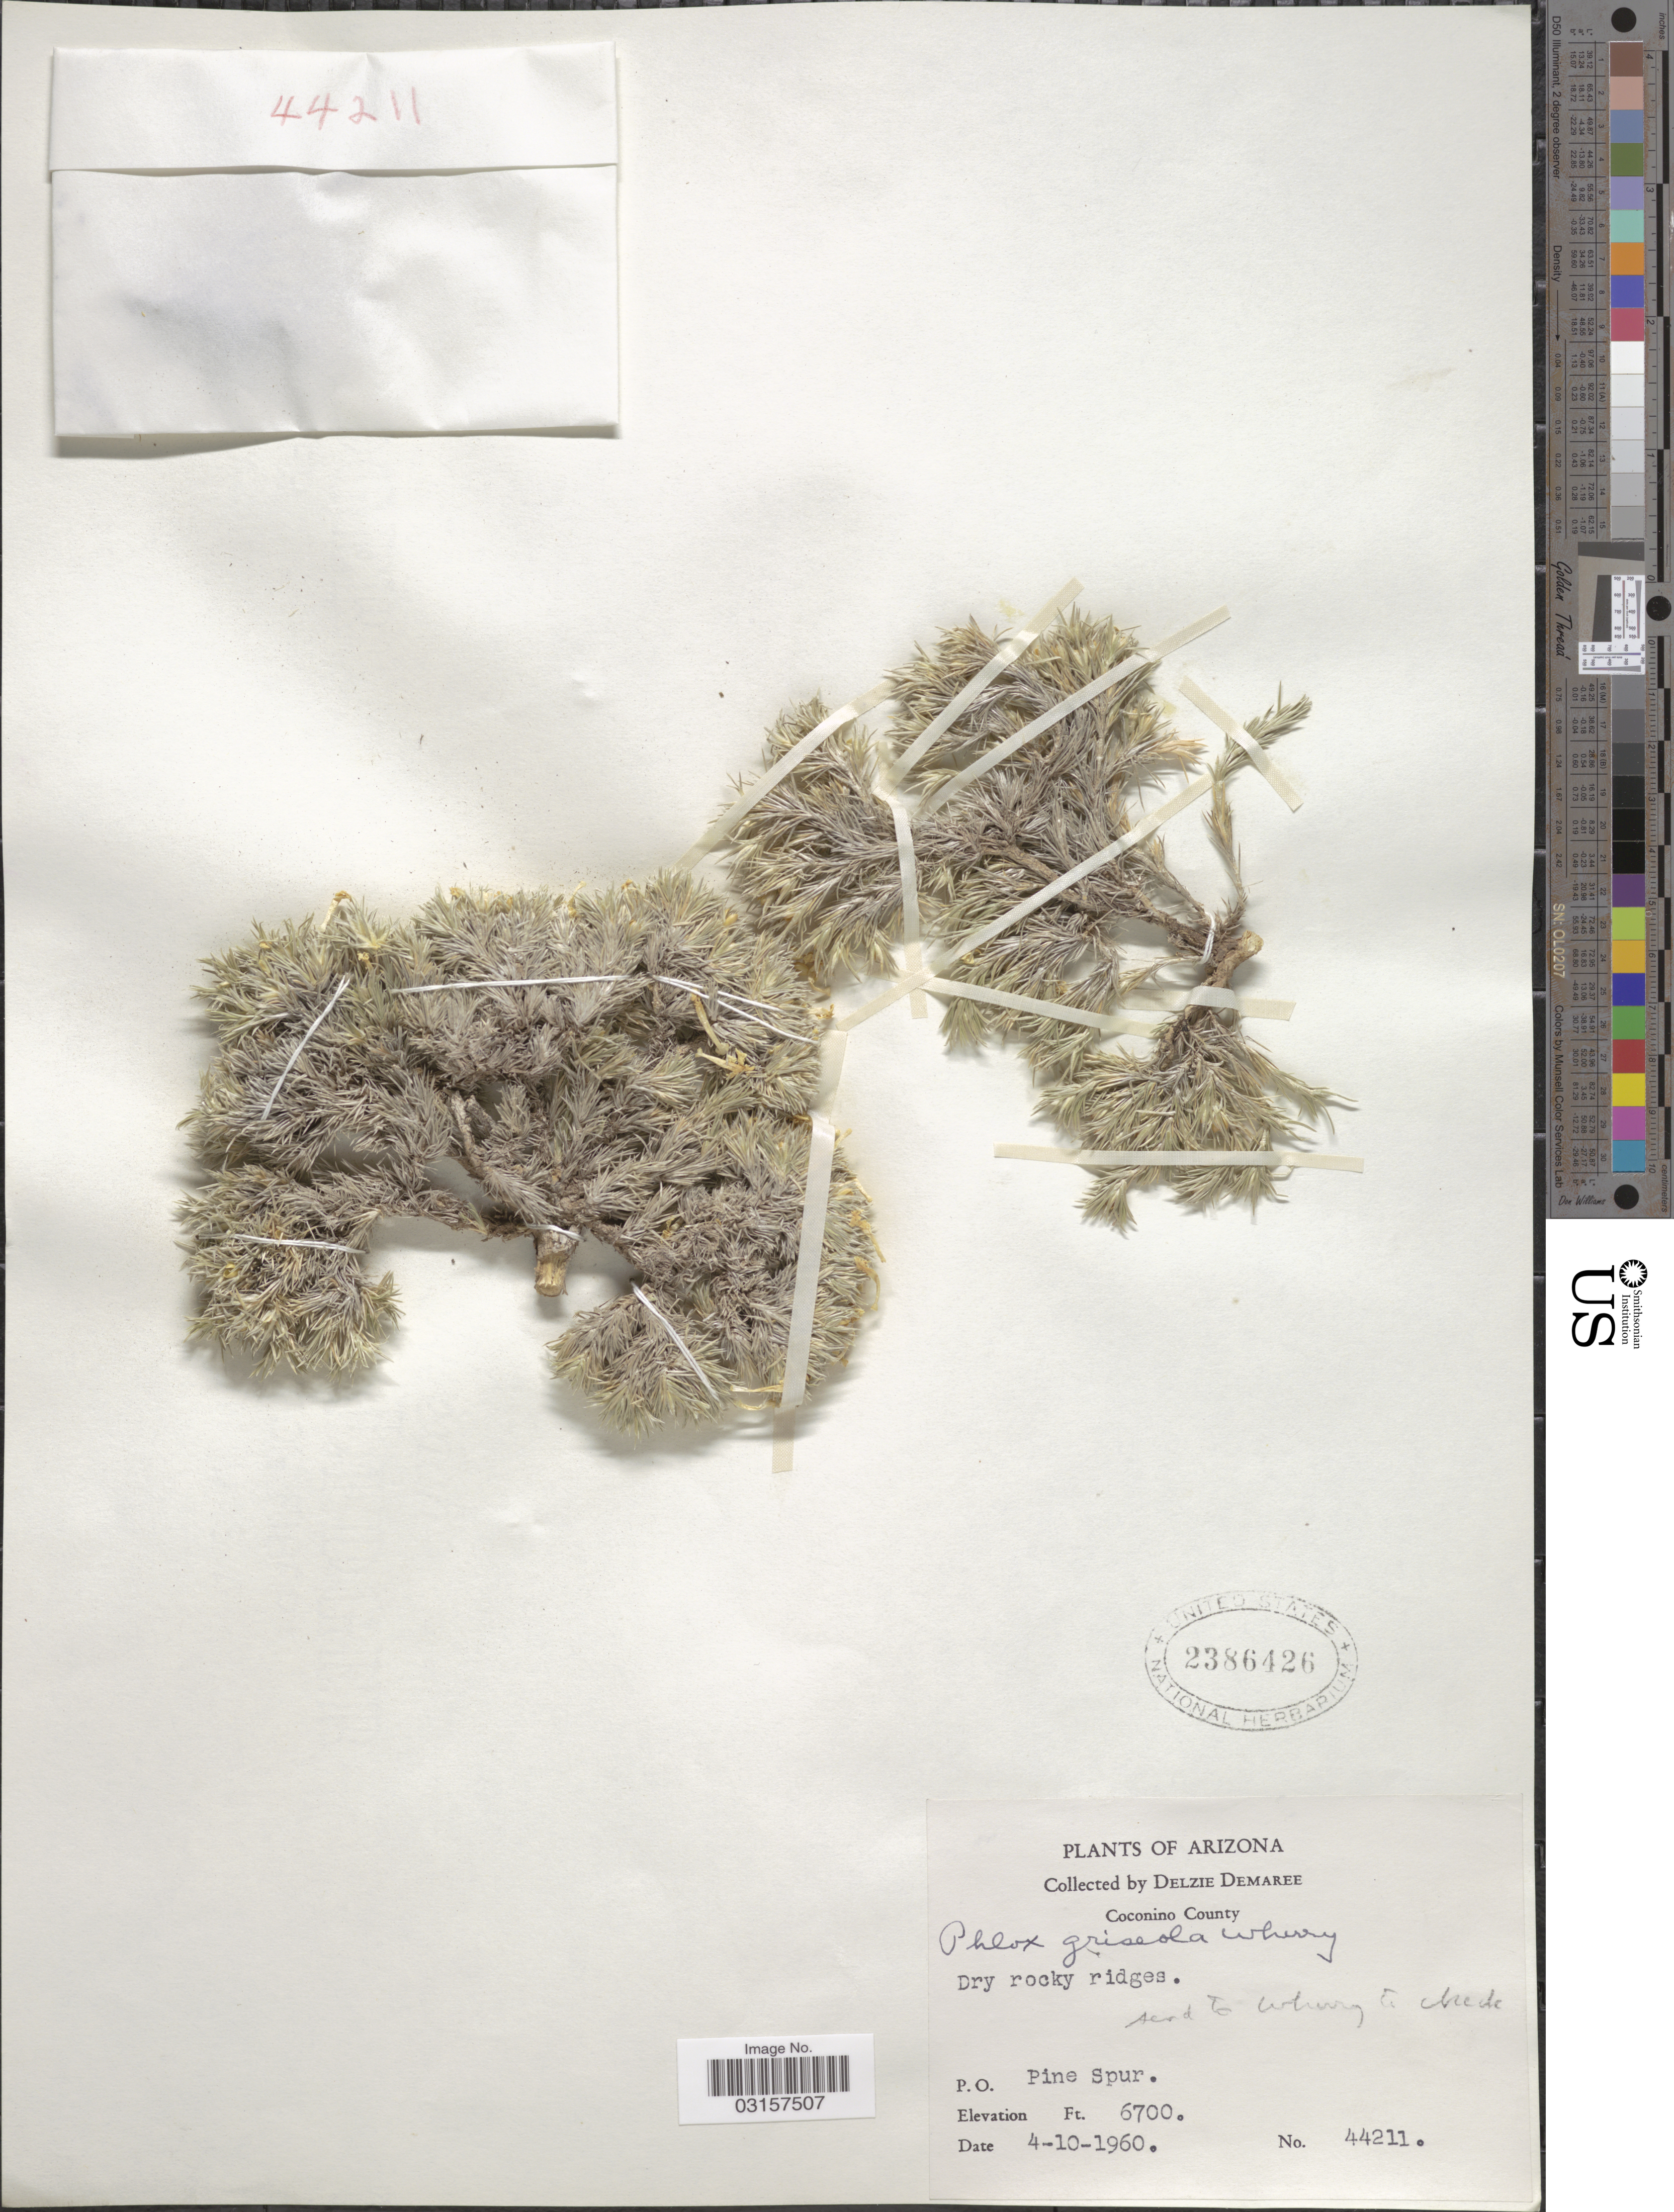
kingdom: Plantae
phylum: Tracheophyta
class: Magnoliopsida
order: Ericales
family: Polemoniaceae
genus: Phlox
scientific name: Phlox austromontana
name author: Coville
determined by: Mayfield, M. H.; Ferguson, C. J.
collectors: D. Demaree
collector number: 44211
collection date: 1960-04-10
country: United States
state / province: Arizona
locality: Coconino County, P.O. Pine Spur.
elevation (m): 2042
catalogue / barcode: US 2386426